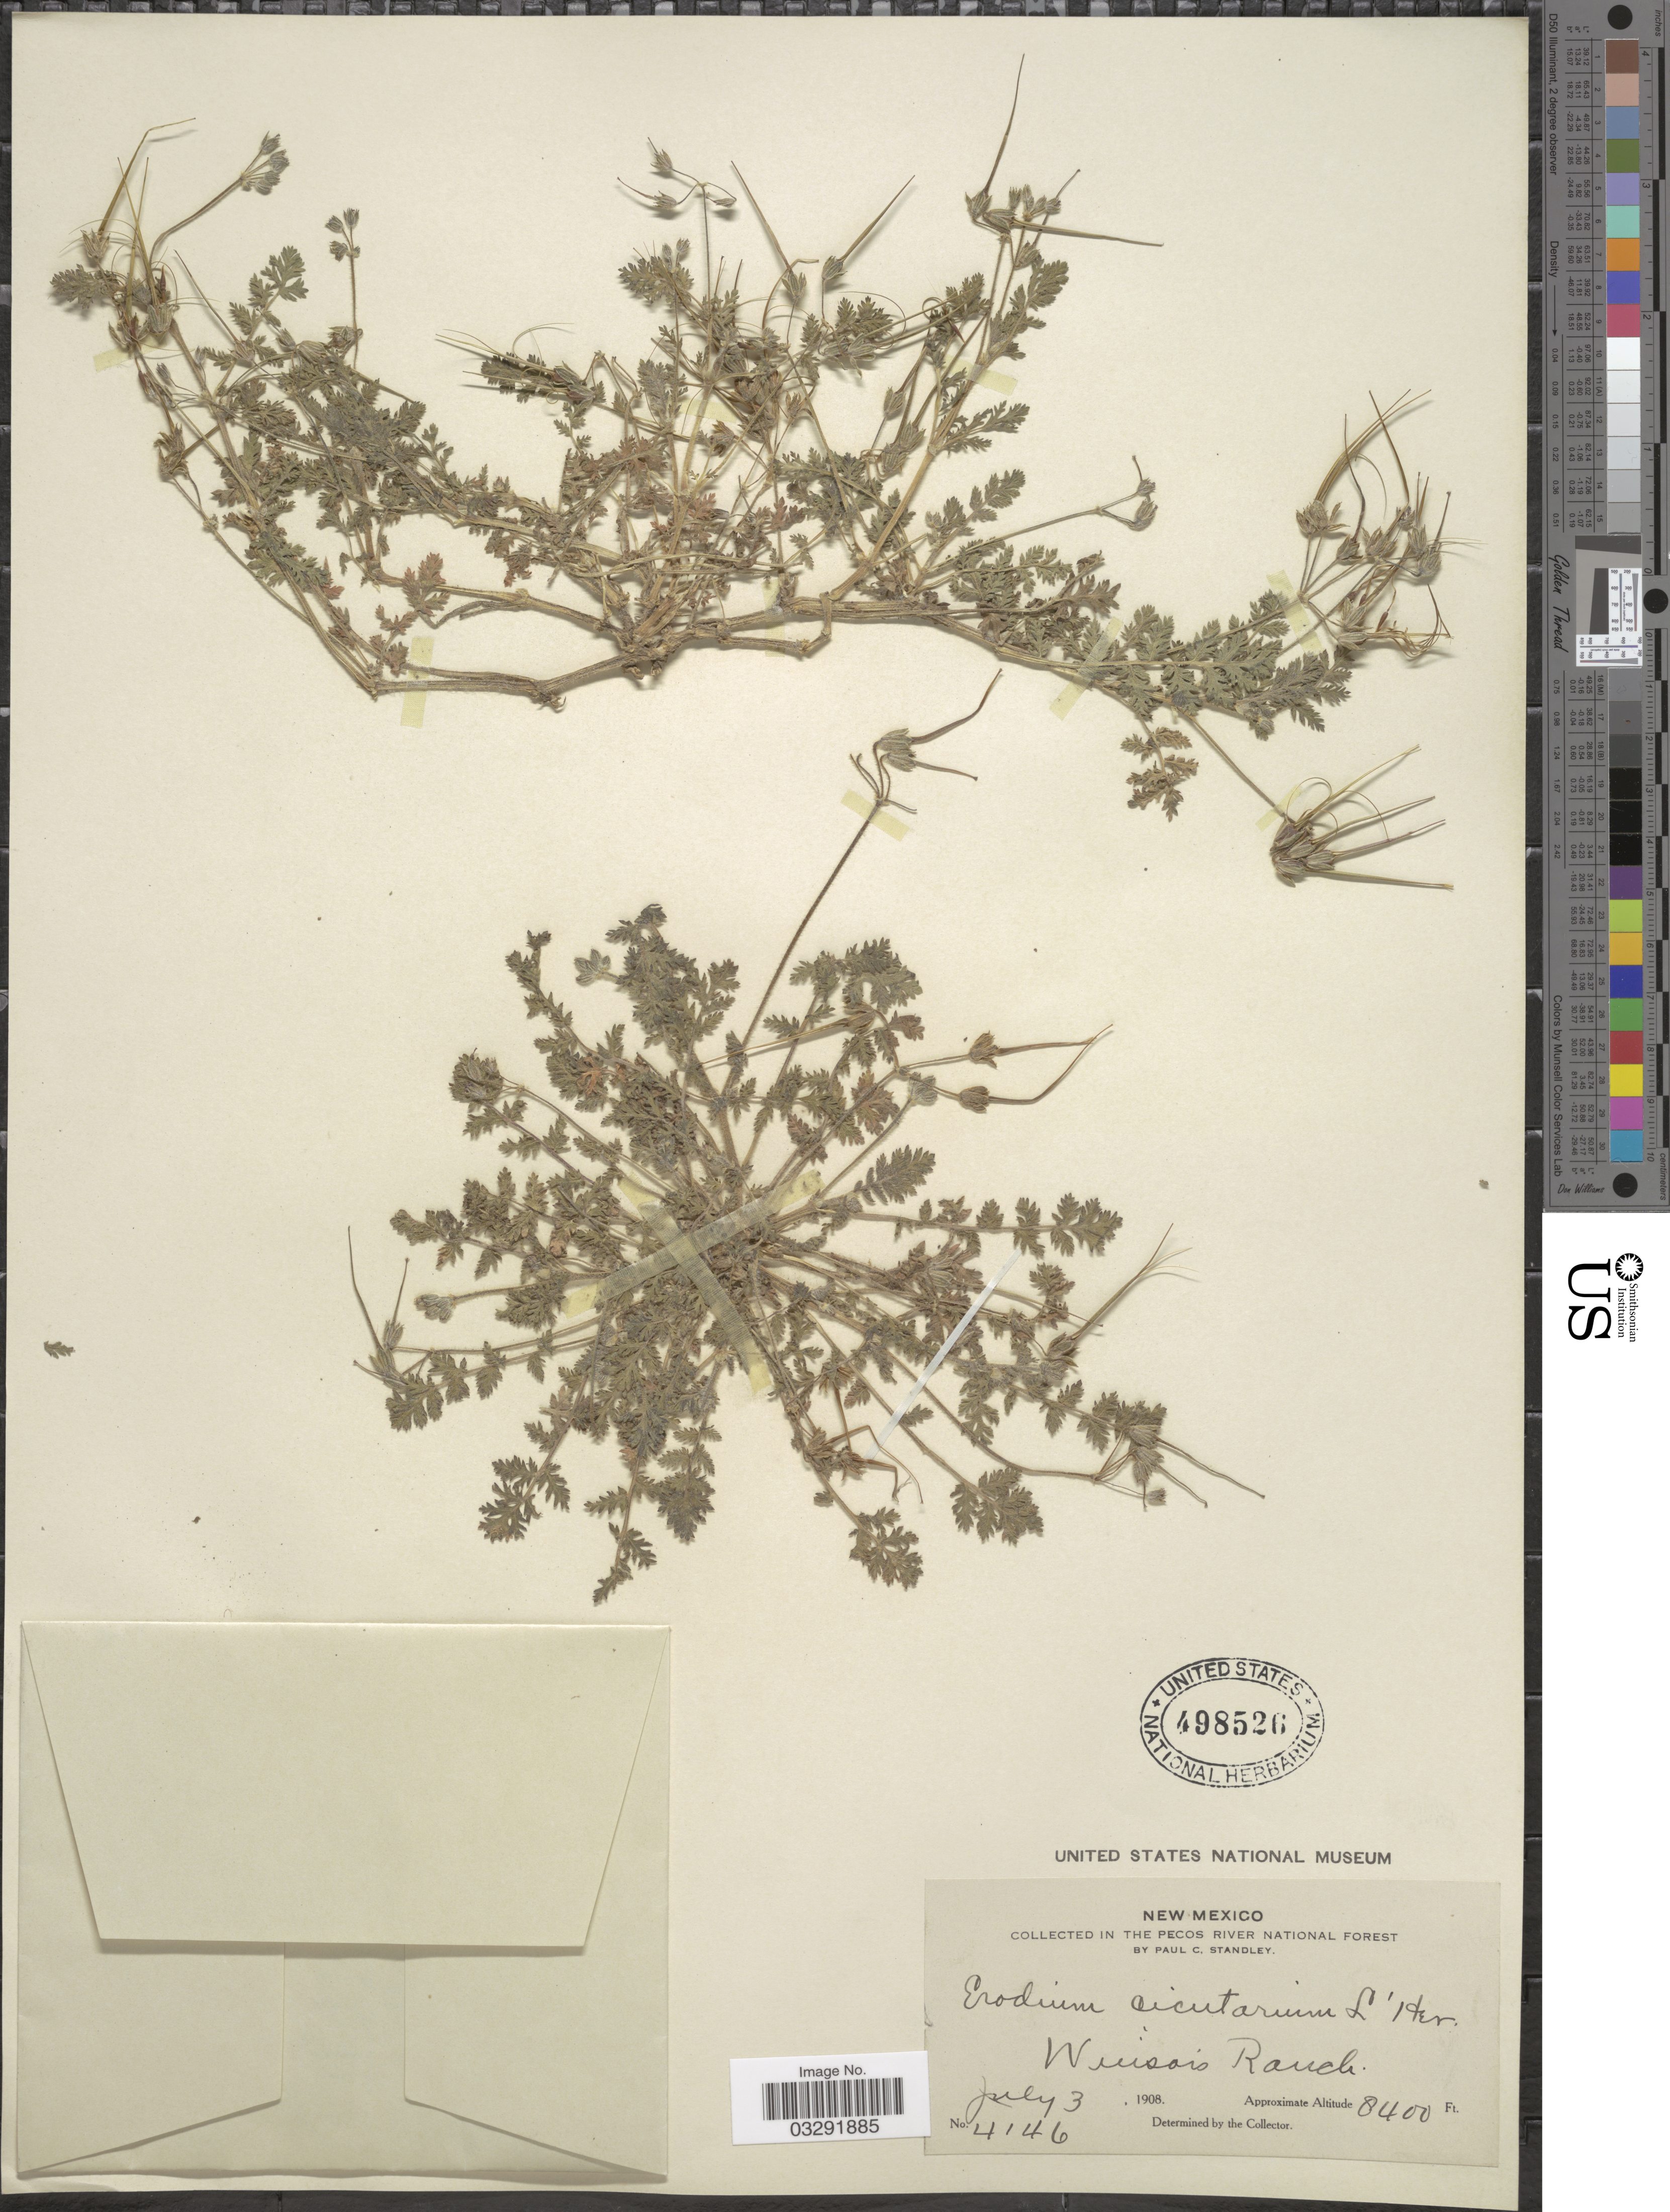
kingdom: Plantae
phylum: Tracheophyta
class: Magnoliopsida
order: Geraniales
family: Geraniaceae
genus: Erodium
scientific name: Erodium cicutarium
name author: (L.) L'Hér.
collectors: P. C. Standley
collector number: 4146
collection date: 1908-07-03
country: United States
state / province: New Mexico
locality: Pecos River National Forest. Winsor's Ranch.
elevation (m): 2560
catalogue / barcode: US 498526